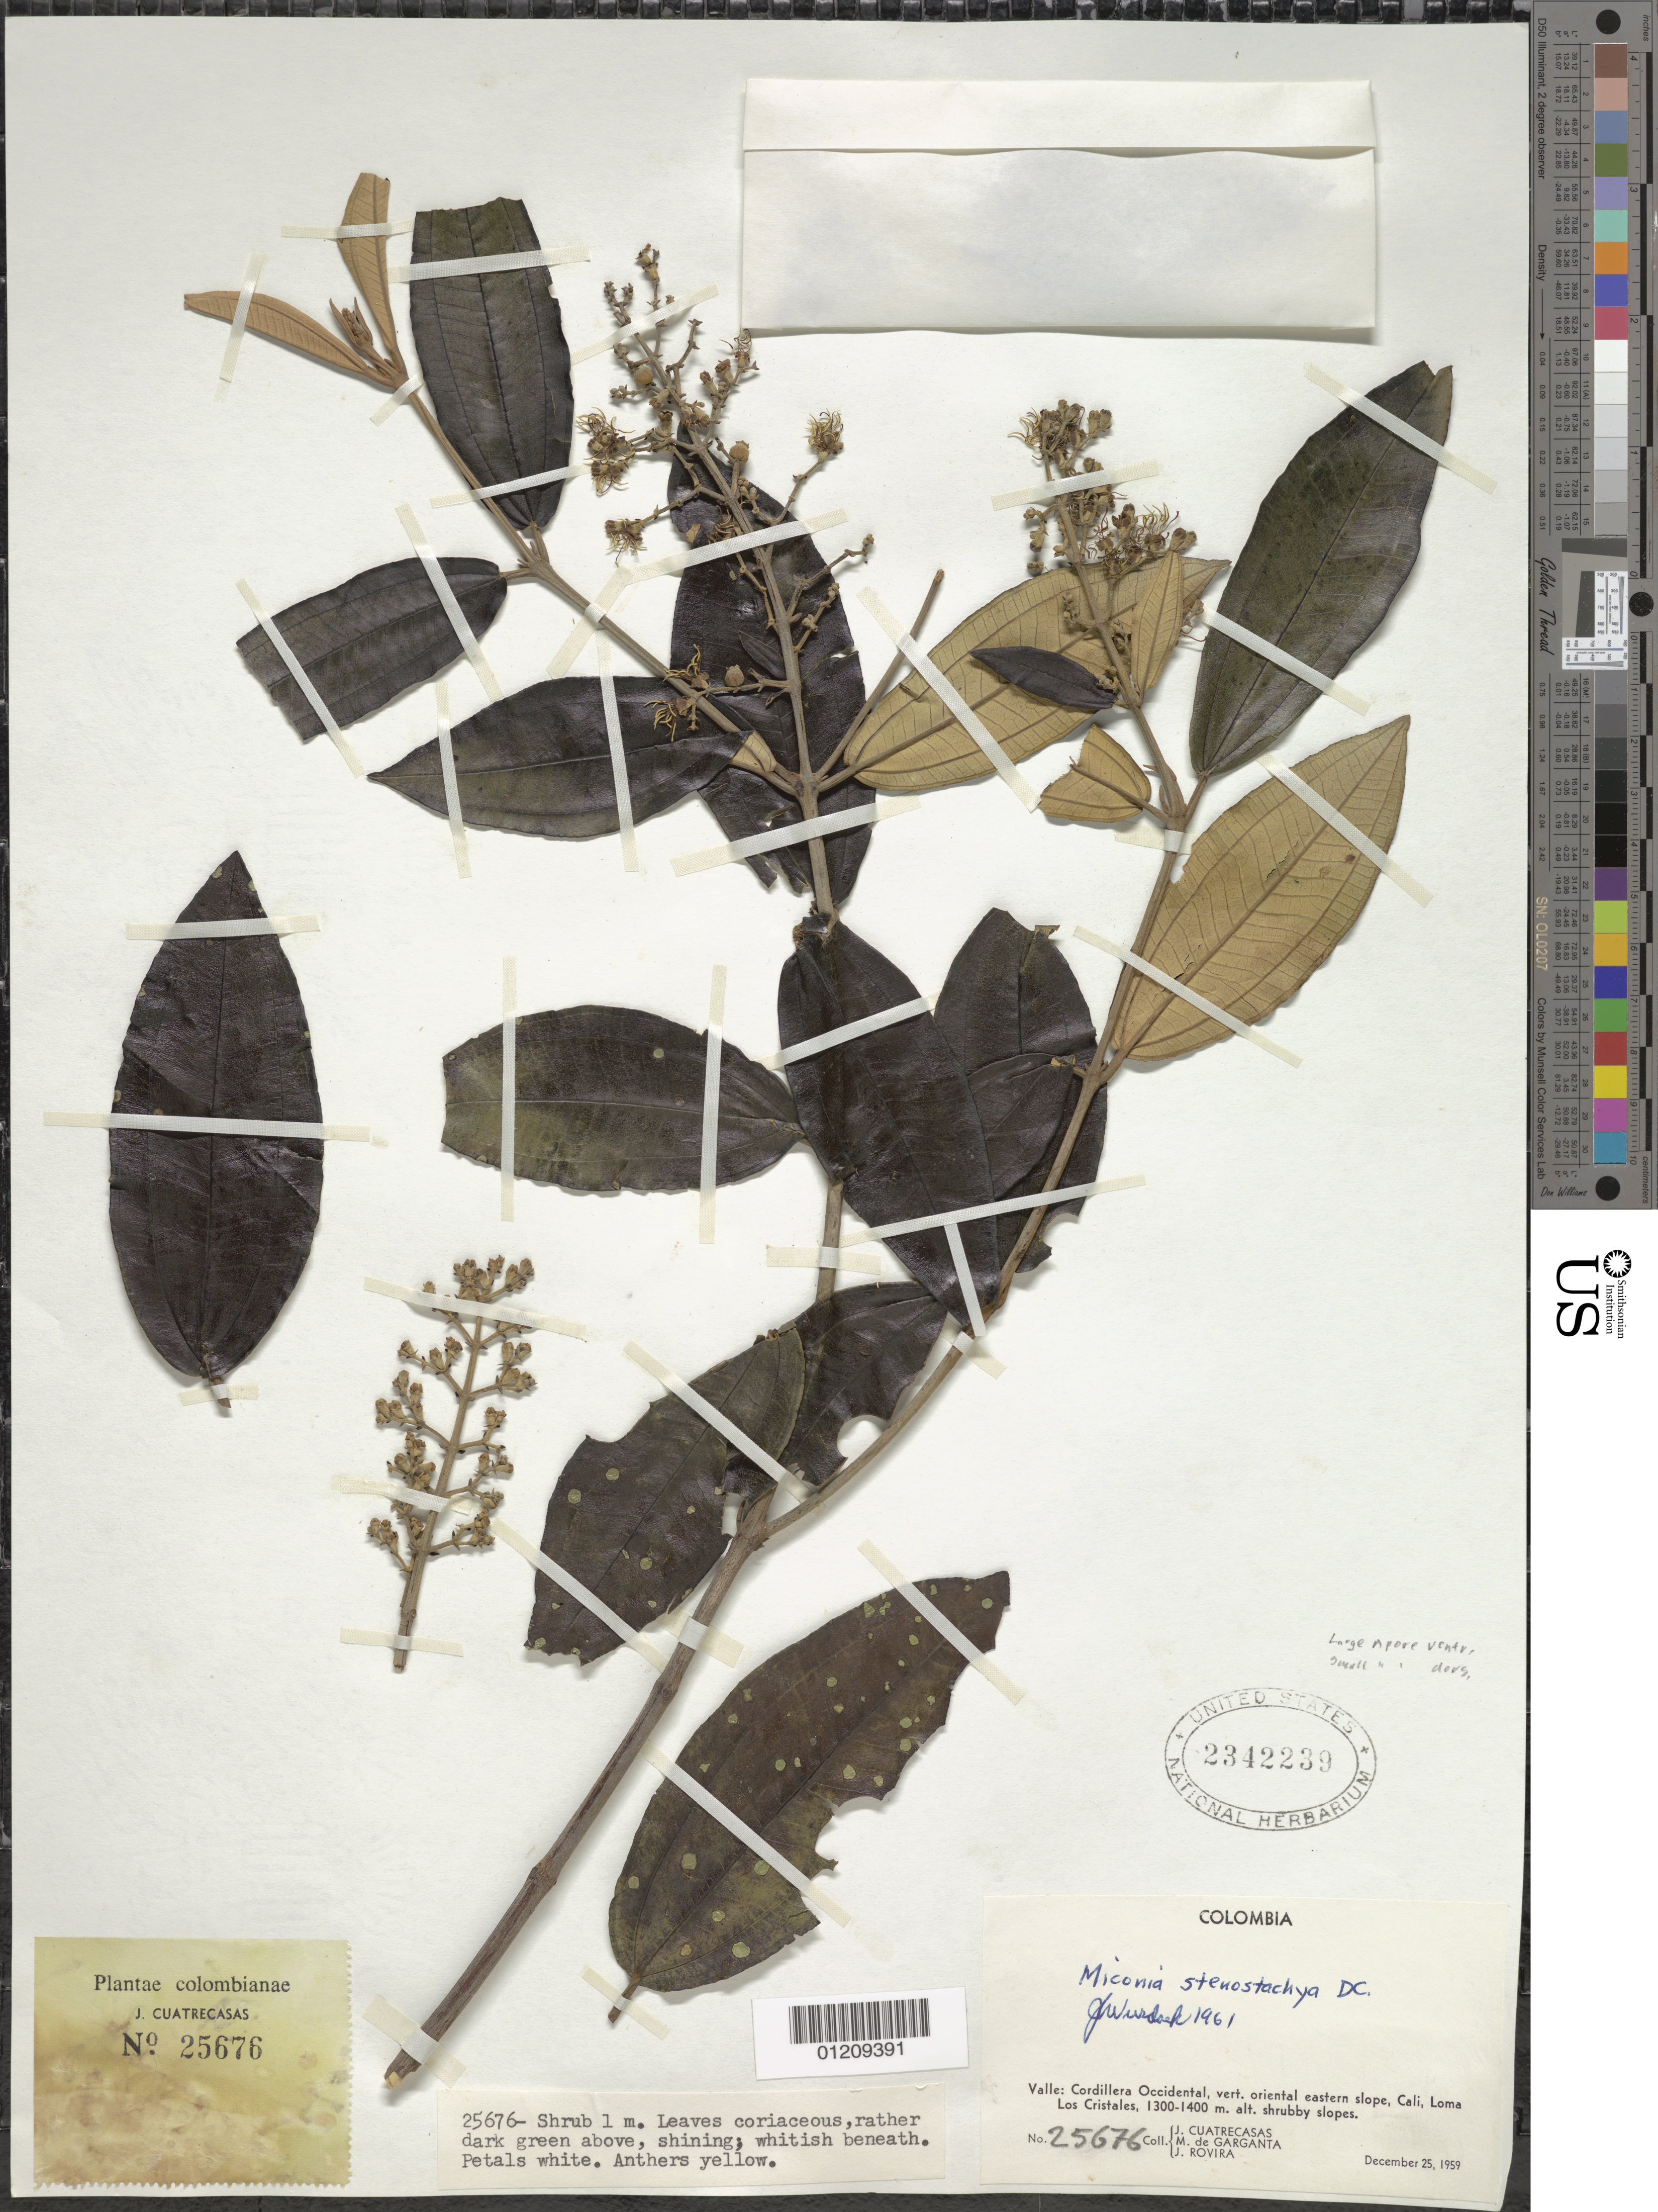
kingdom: Plantae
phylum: Tracheophyta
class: Magnoliopsida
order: Myrtales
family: Melastomataceae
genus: Miconia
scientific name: Miconia stenostachya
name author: DC.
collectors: J. Cuatrecasas, M. Garganta & -. Rovira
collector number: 25676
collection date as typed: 25 Dec 1959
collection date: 1959-12-25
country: Colombia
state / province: Valle del Cauca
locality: Cordillera Occidental, eastern slope, Cali, Loma los Cristales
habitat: shrubby slopes.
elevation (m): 1300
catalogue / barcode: US 2342239